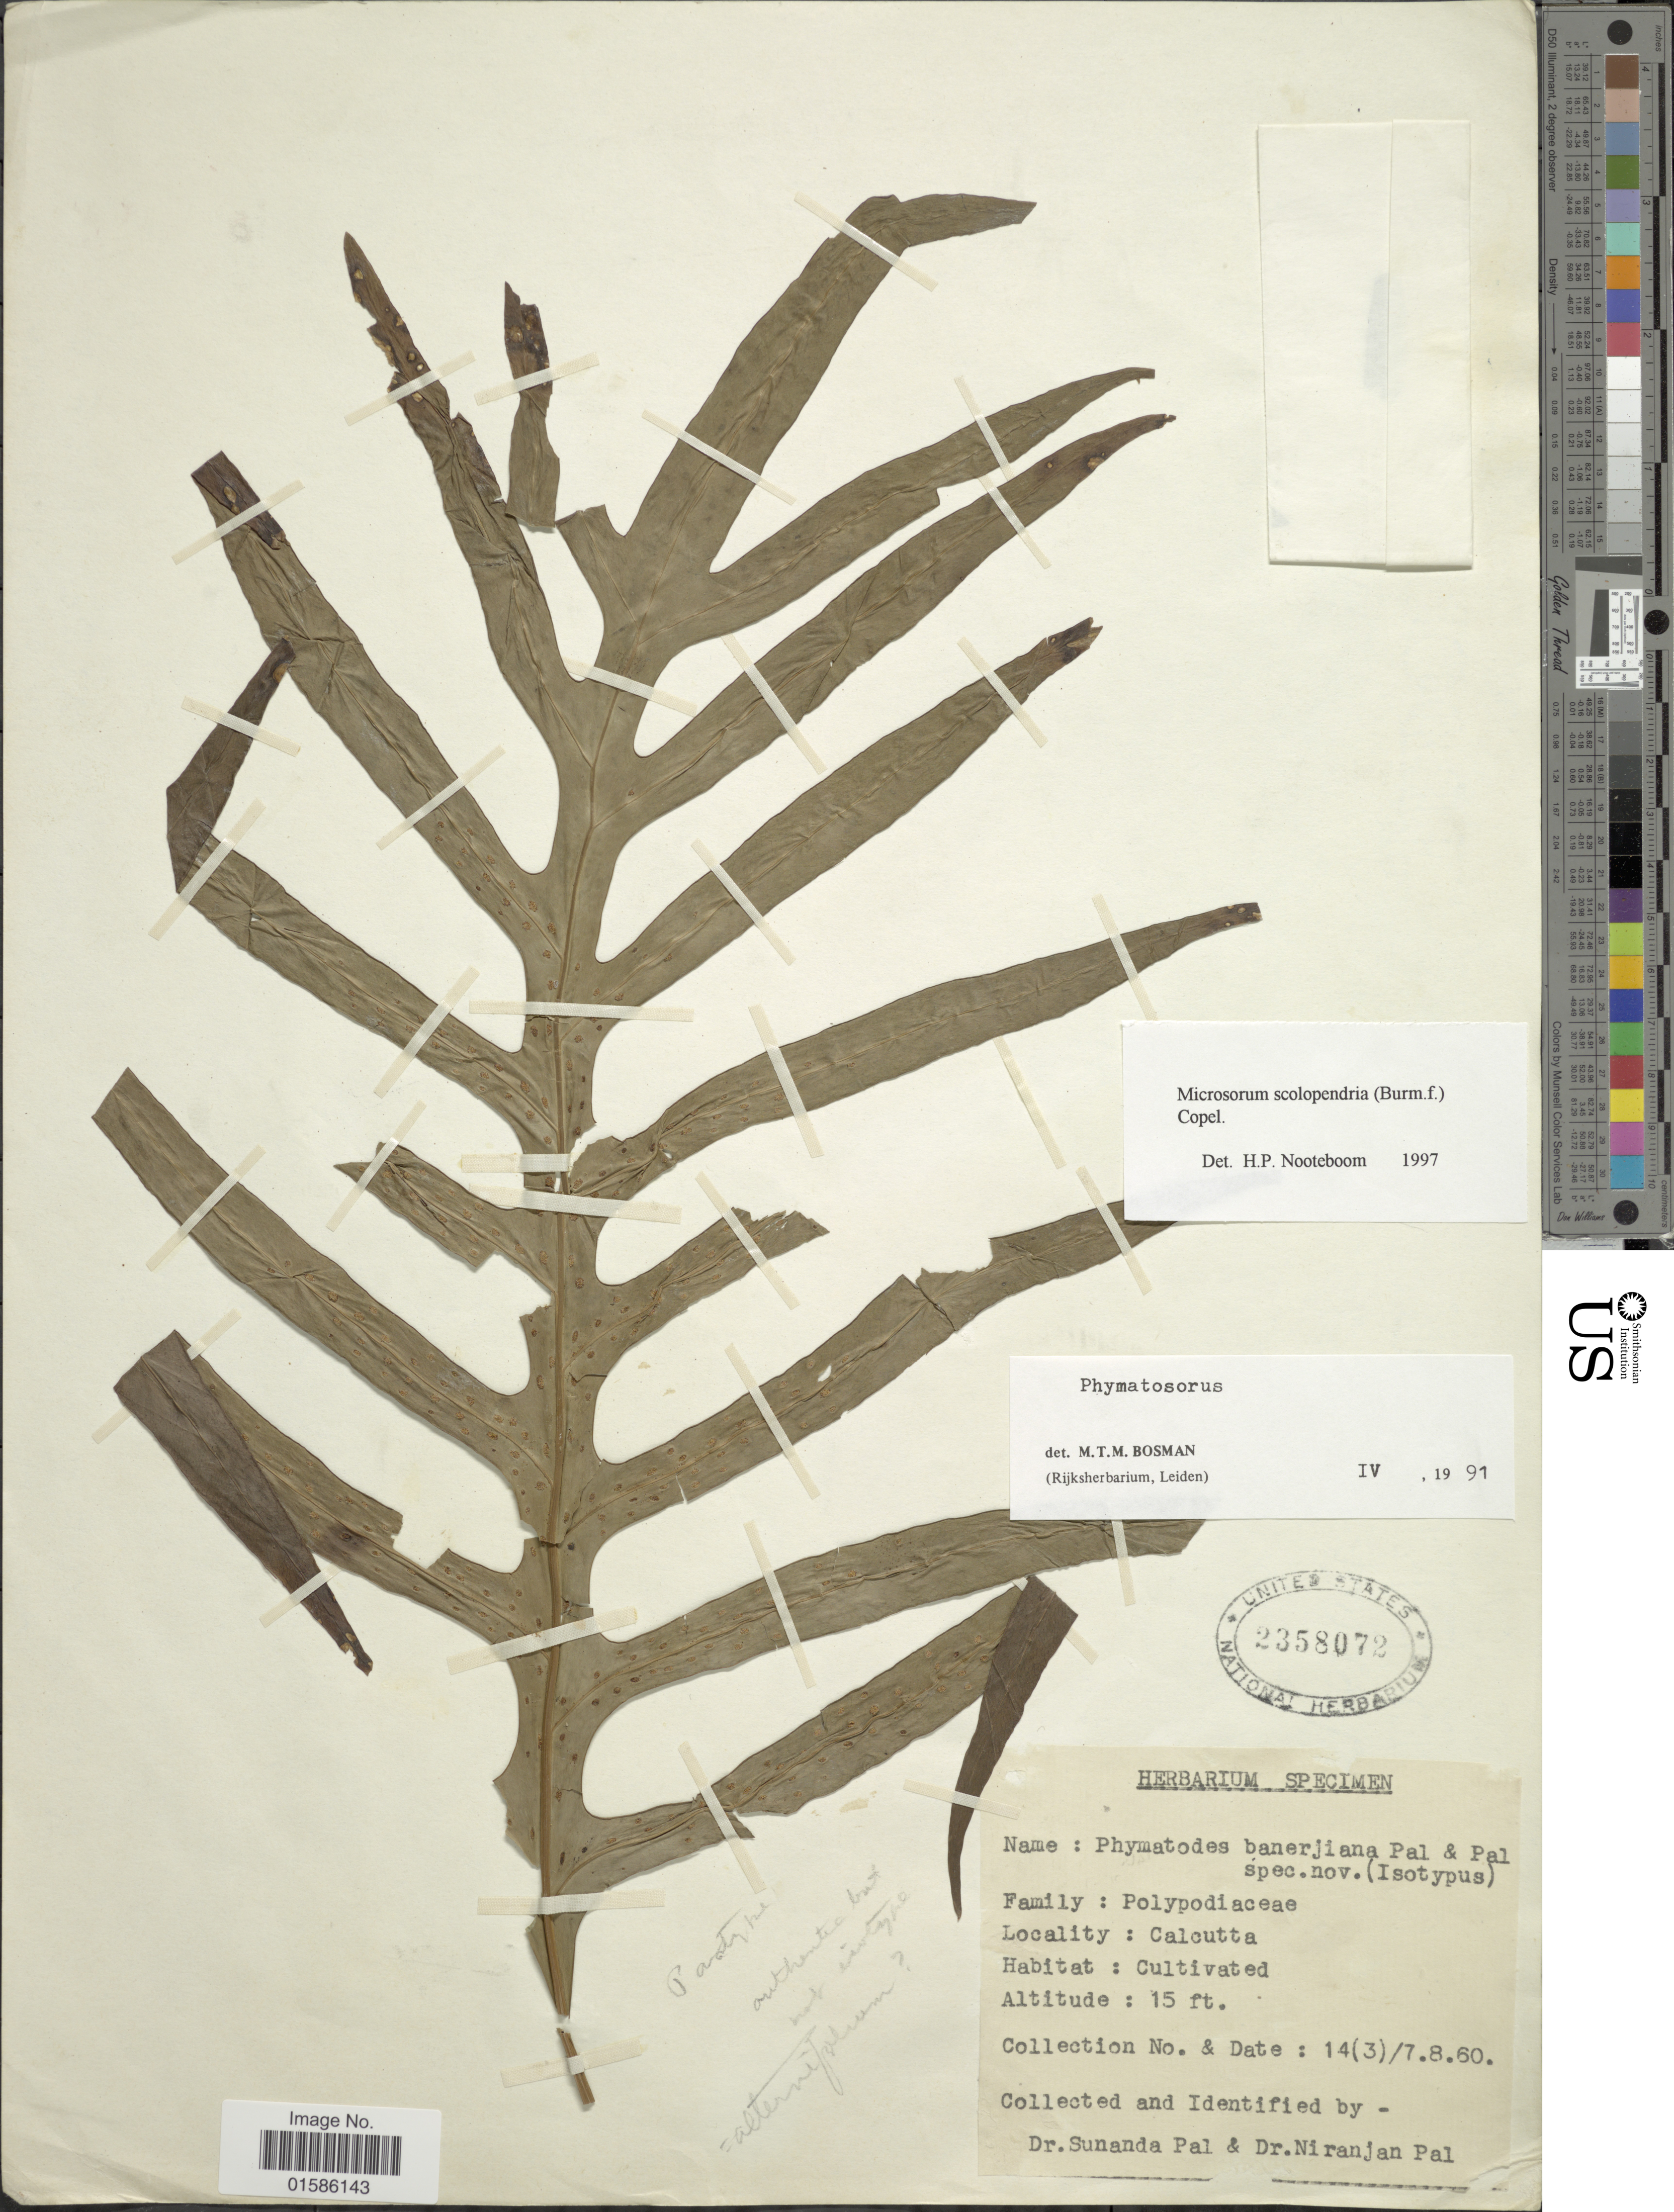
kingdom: Plantae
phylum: Tracheophyta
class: Polypodiopsida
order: Polypodiales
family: Polypodiaceae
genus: Microsorum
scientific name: Microsorum scolopendria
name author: (Burm. f.) Copel.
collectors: S. Pal & N. Pal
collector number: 14(3)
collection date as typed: Transcribed d/m/y: 28/7/60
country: India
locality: Calcutta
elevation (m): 5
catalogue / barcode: US 2358072